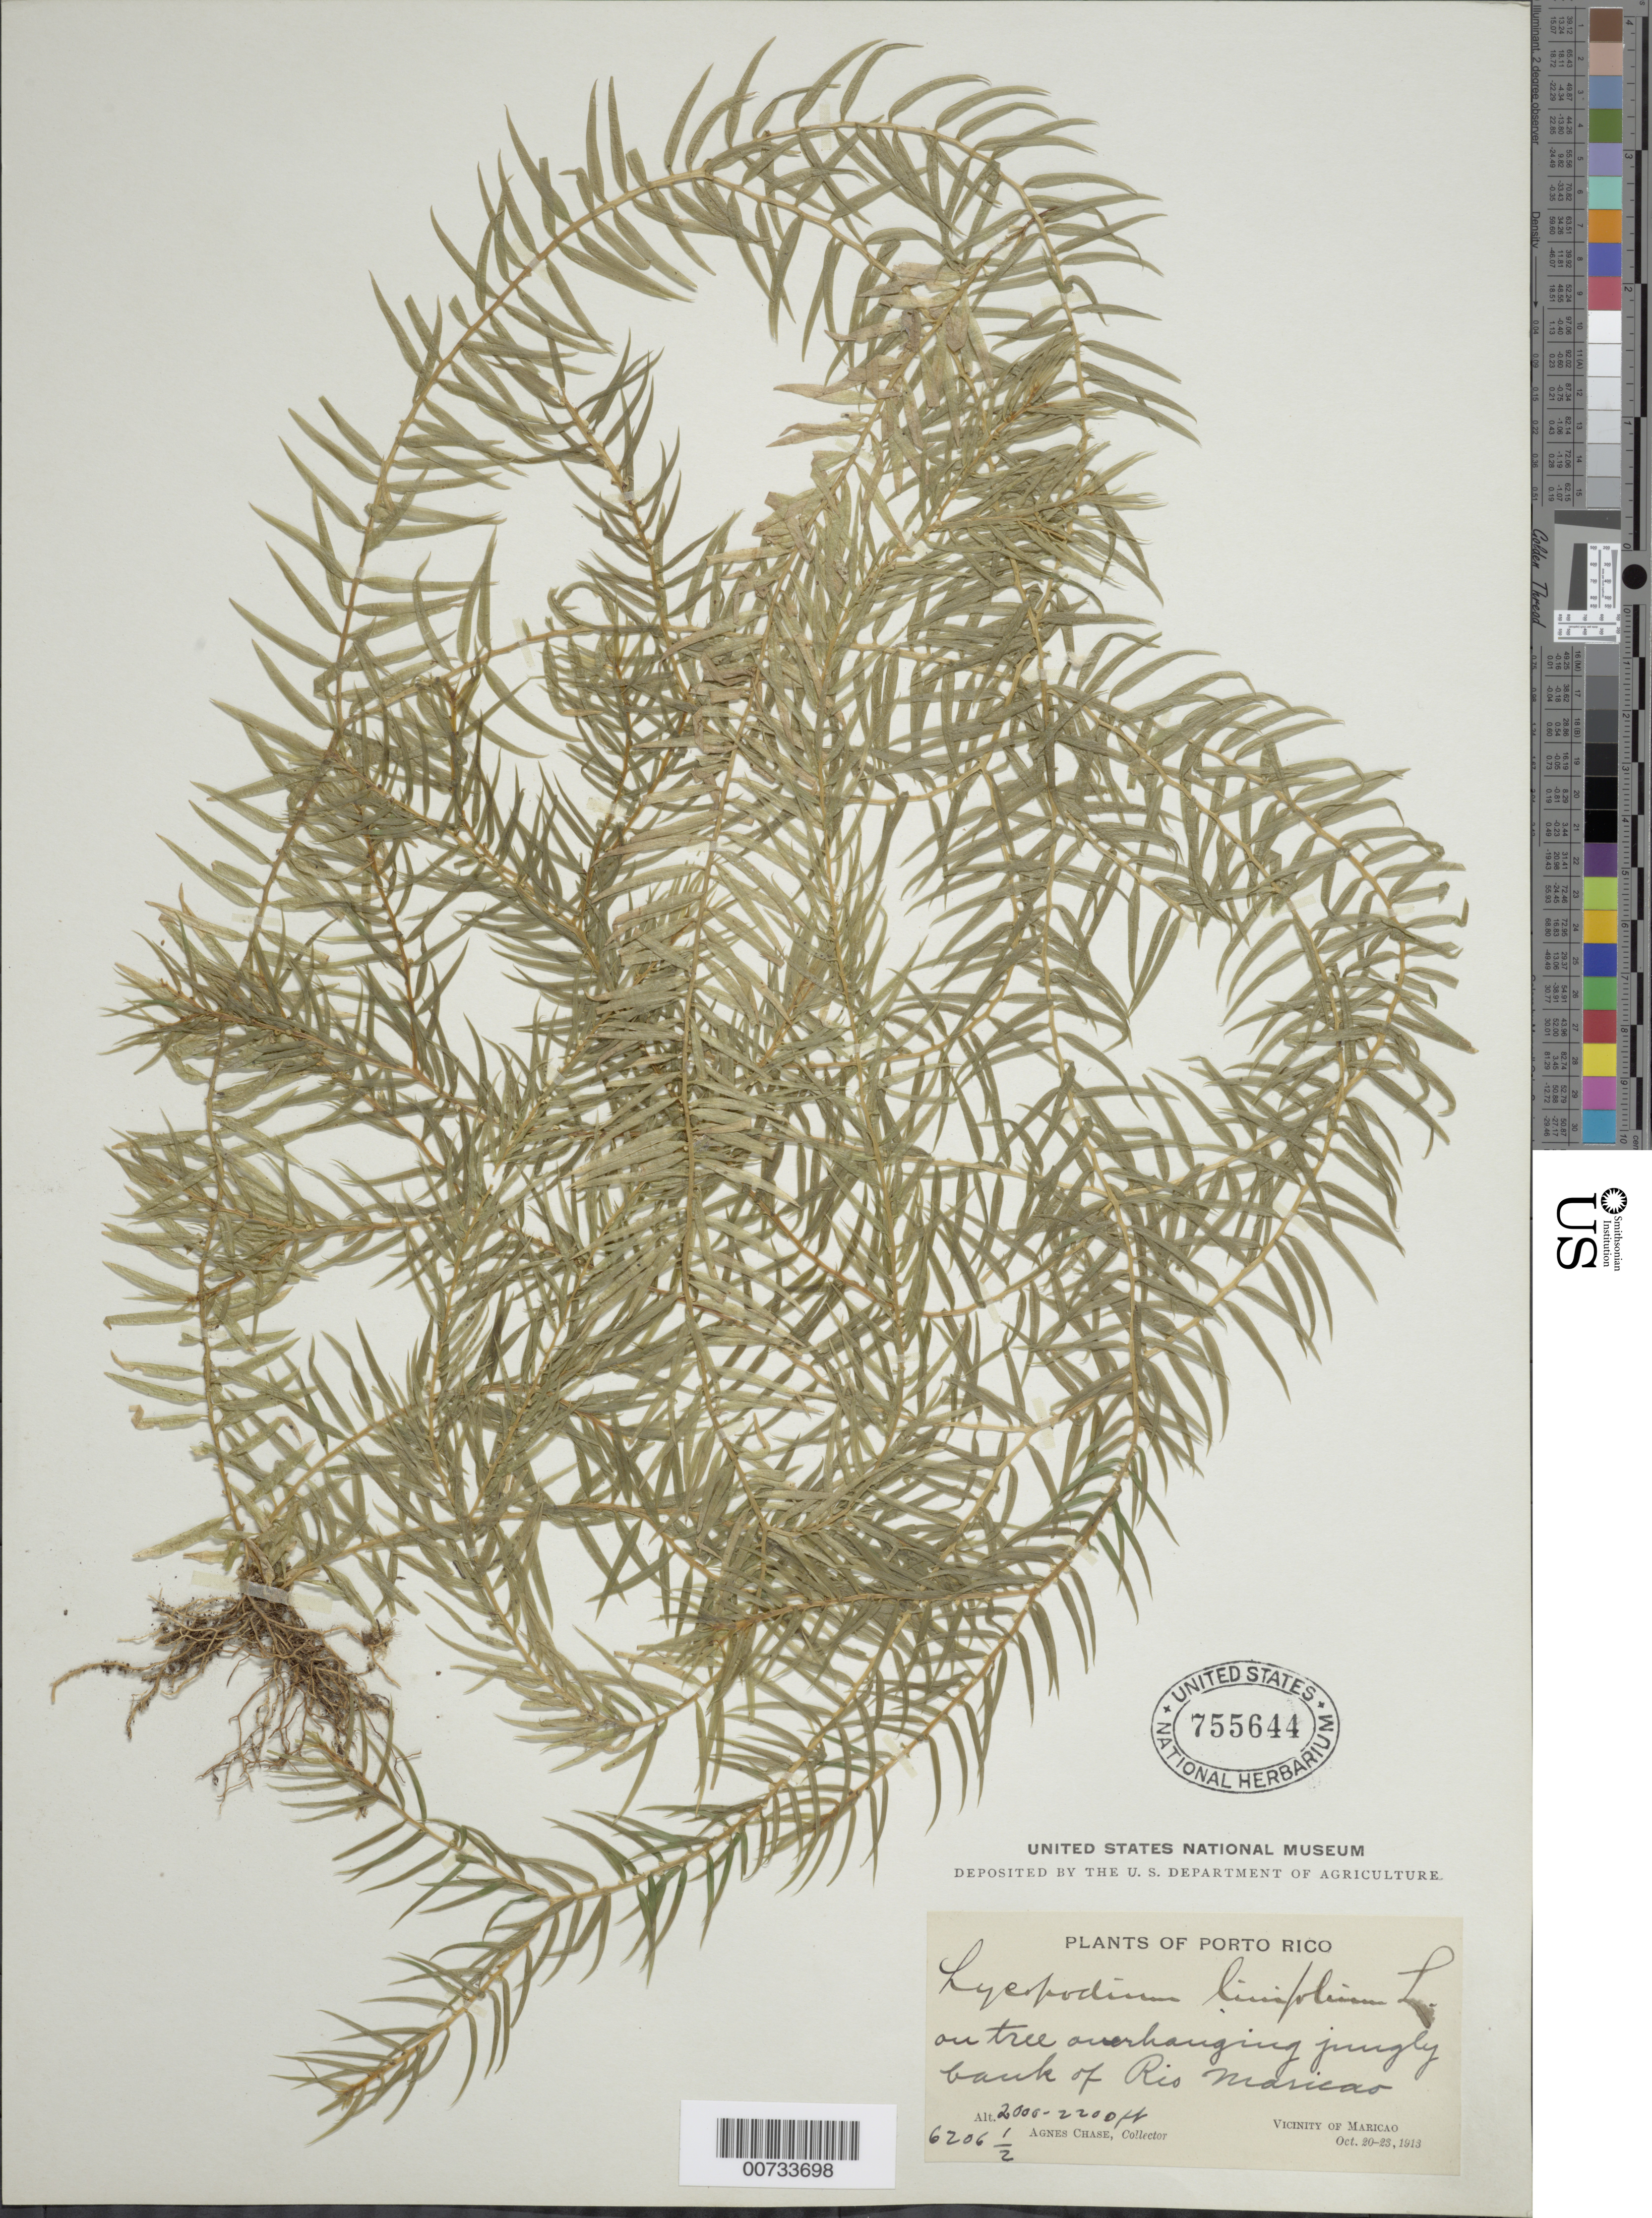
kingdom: Plantae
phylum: Tracheophyta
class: Lycopodiopsida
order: Lycopodiales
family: Lycopodiaceae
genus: Phlegmariurus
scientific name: Phlegmariurus linifolius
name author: (L.) B. Øllg.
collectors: A. Chase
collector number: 6206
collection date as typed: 20 Oct 1913 to 23 Oct 1913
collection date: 1913-10-20/1913-10-23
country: Puerto Rico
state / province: Maricao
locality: Maricao: Rio Maricao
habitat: On tree overhanging jungly bank of river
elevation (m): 610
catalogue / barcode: US 755644